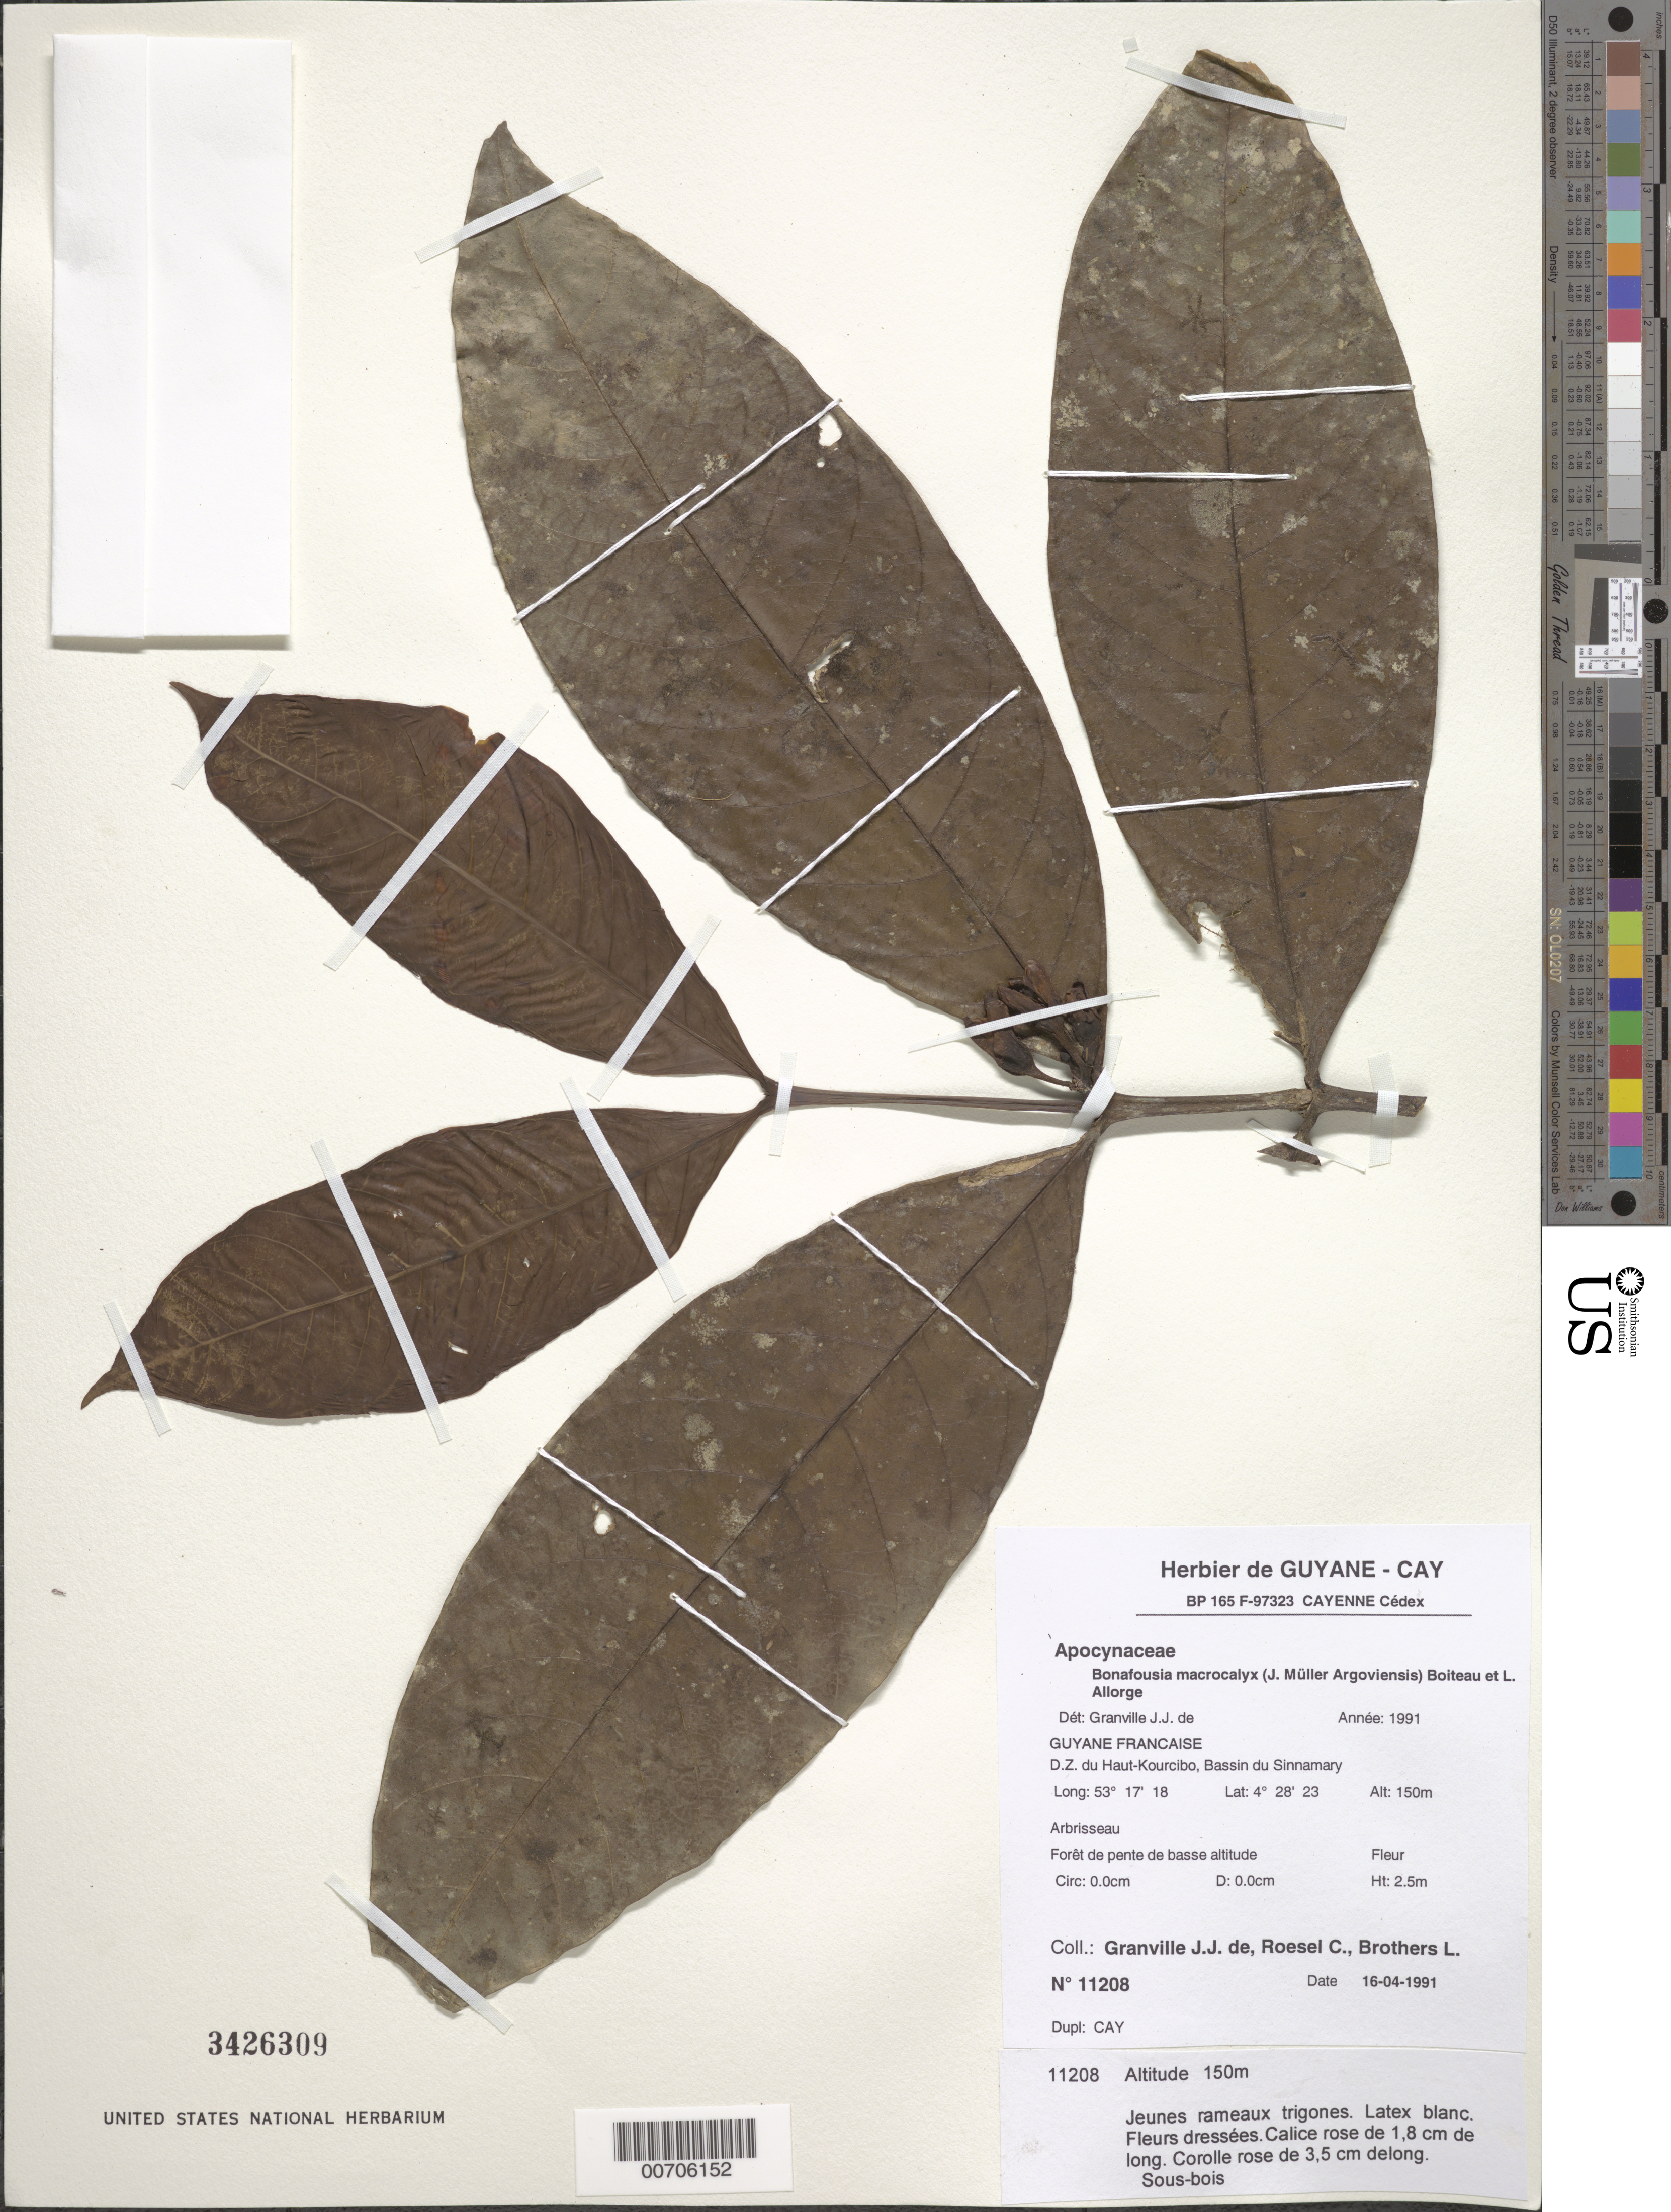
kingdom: Plantae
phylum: Tracheophyta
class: Magnoliopsida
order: Gentianales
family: Apocynaceae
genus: Bonafousia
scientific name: Bonafousia macrocalyx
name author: (Müll. Arg.) Boiteau & L. Allorge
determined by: Granville, J. J. de, (CAY), Institut de Recherche pour le Developpement (IRD) (FRENCH GUIANA)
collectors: J.-J. de Granville, C. S. Roesel & L. Brothers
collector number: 11208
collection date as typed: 16-Apr-91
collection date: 1991-04-16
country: French Guiana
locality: D.Z. du Haut-Kourcibo, Bassin du Sinnamary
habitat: Low, slope forest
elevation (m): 150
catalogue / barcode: US 3426309